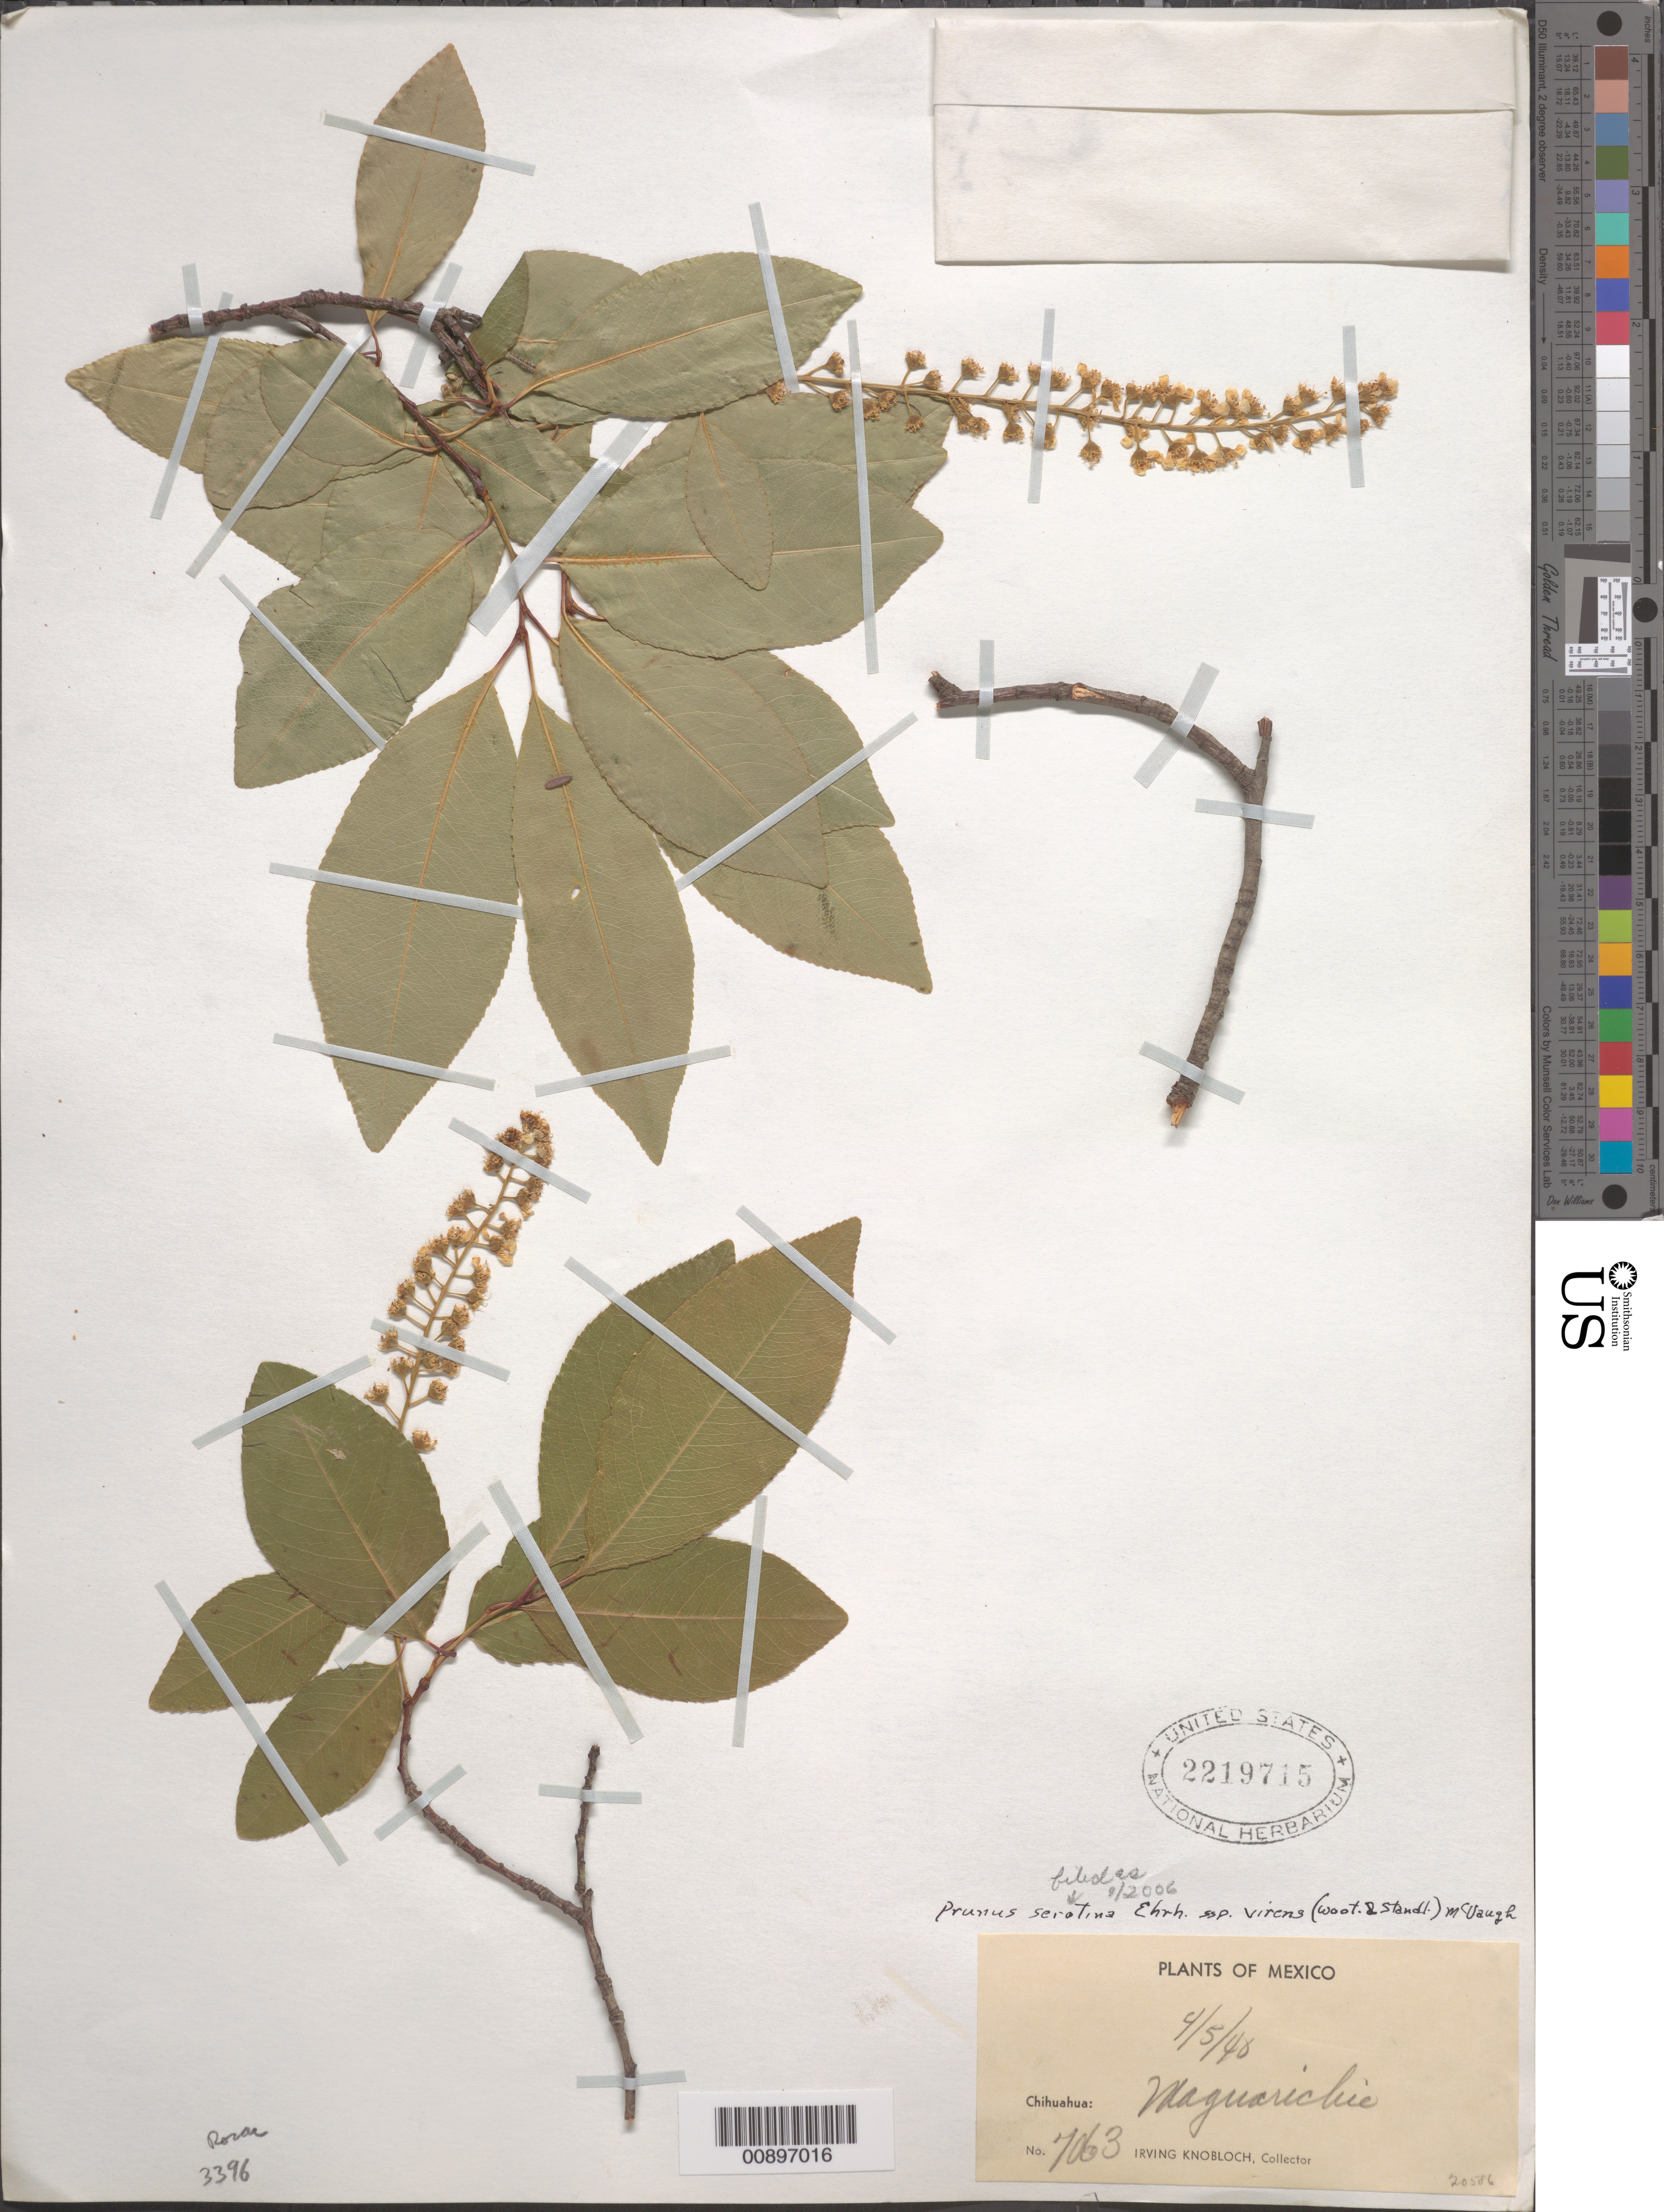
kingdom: Plantae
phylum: Tracheophyta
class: Magnoliopsida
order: Rosales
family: Rosaceae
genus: Prunus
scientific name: Prunus serotina var. rufula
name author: (Wooton & Standl.) McVaugh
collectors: I. W. Knobloch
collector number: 7063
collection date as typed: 05 Apr 1940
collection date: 1940-04-05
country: Mexico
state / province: Chihuahua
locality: Chihuahua: Maguarichic.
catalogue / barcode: US 2219715